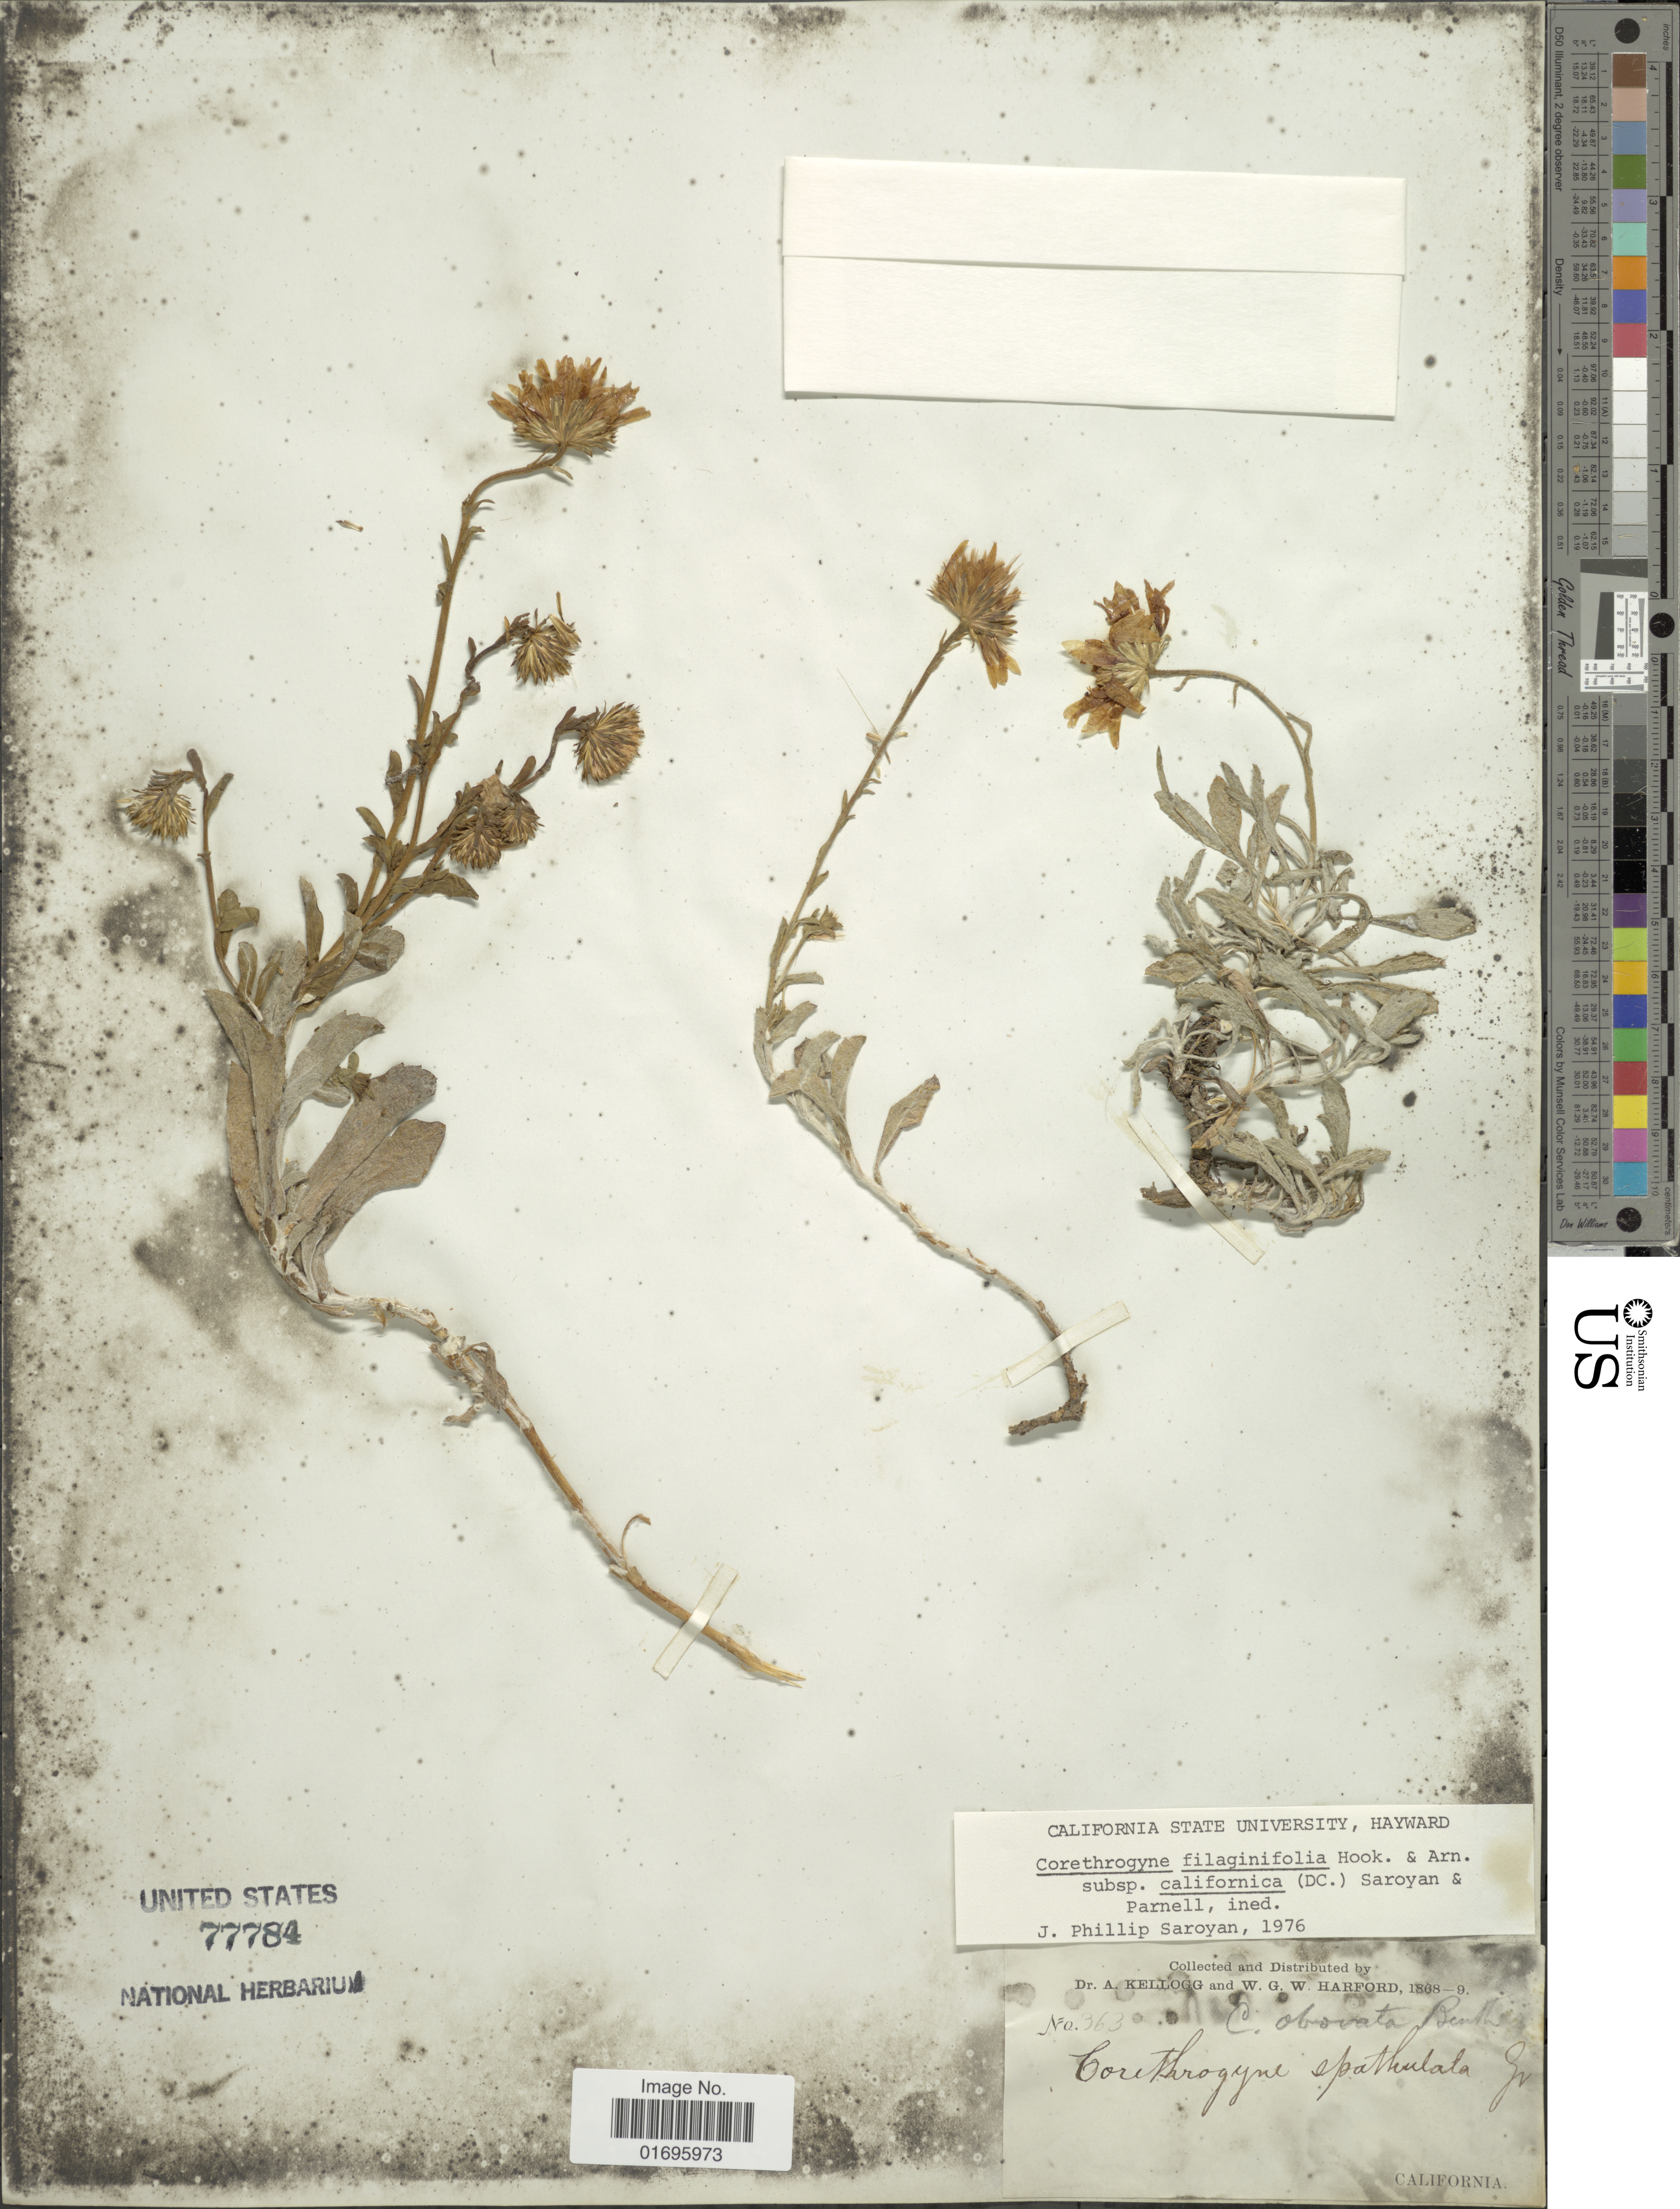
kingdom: Plantae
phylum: Tracheophyta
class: Magnoliopsida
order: Asterales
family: Asteraceae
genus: Corethrogyne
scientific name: Corethrogyne filaginifolia var. californica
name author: (DC.) Saroyan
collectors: A. Kellogg & W. G. W. Harford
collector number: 3630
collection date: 1868/1869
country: United States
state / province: California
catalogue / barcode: US 77784